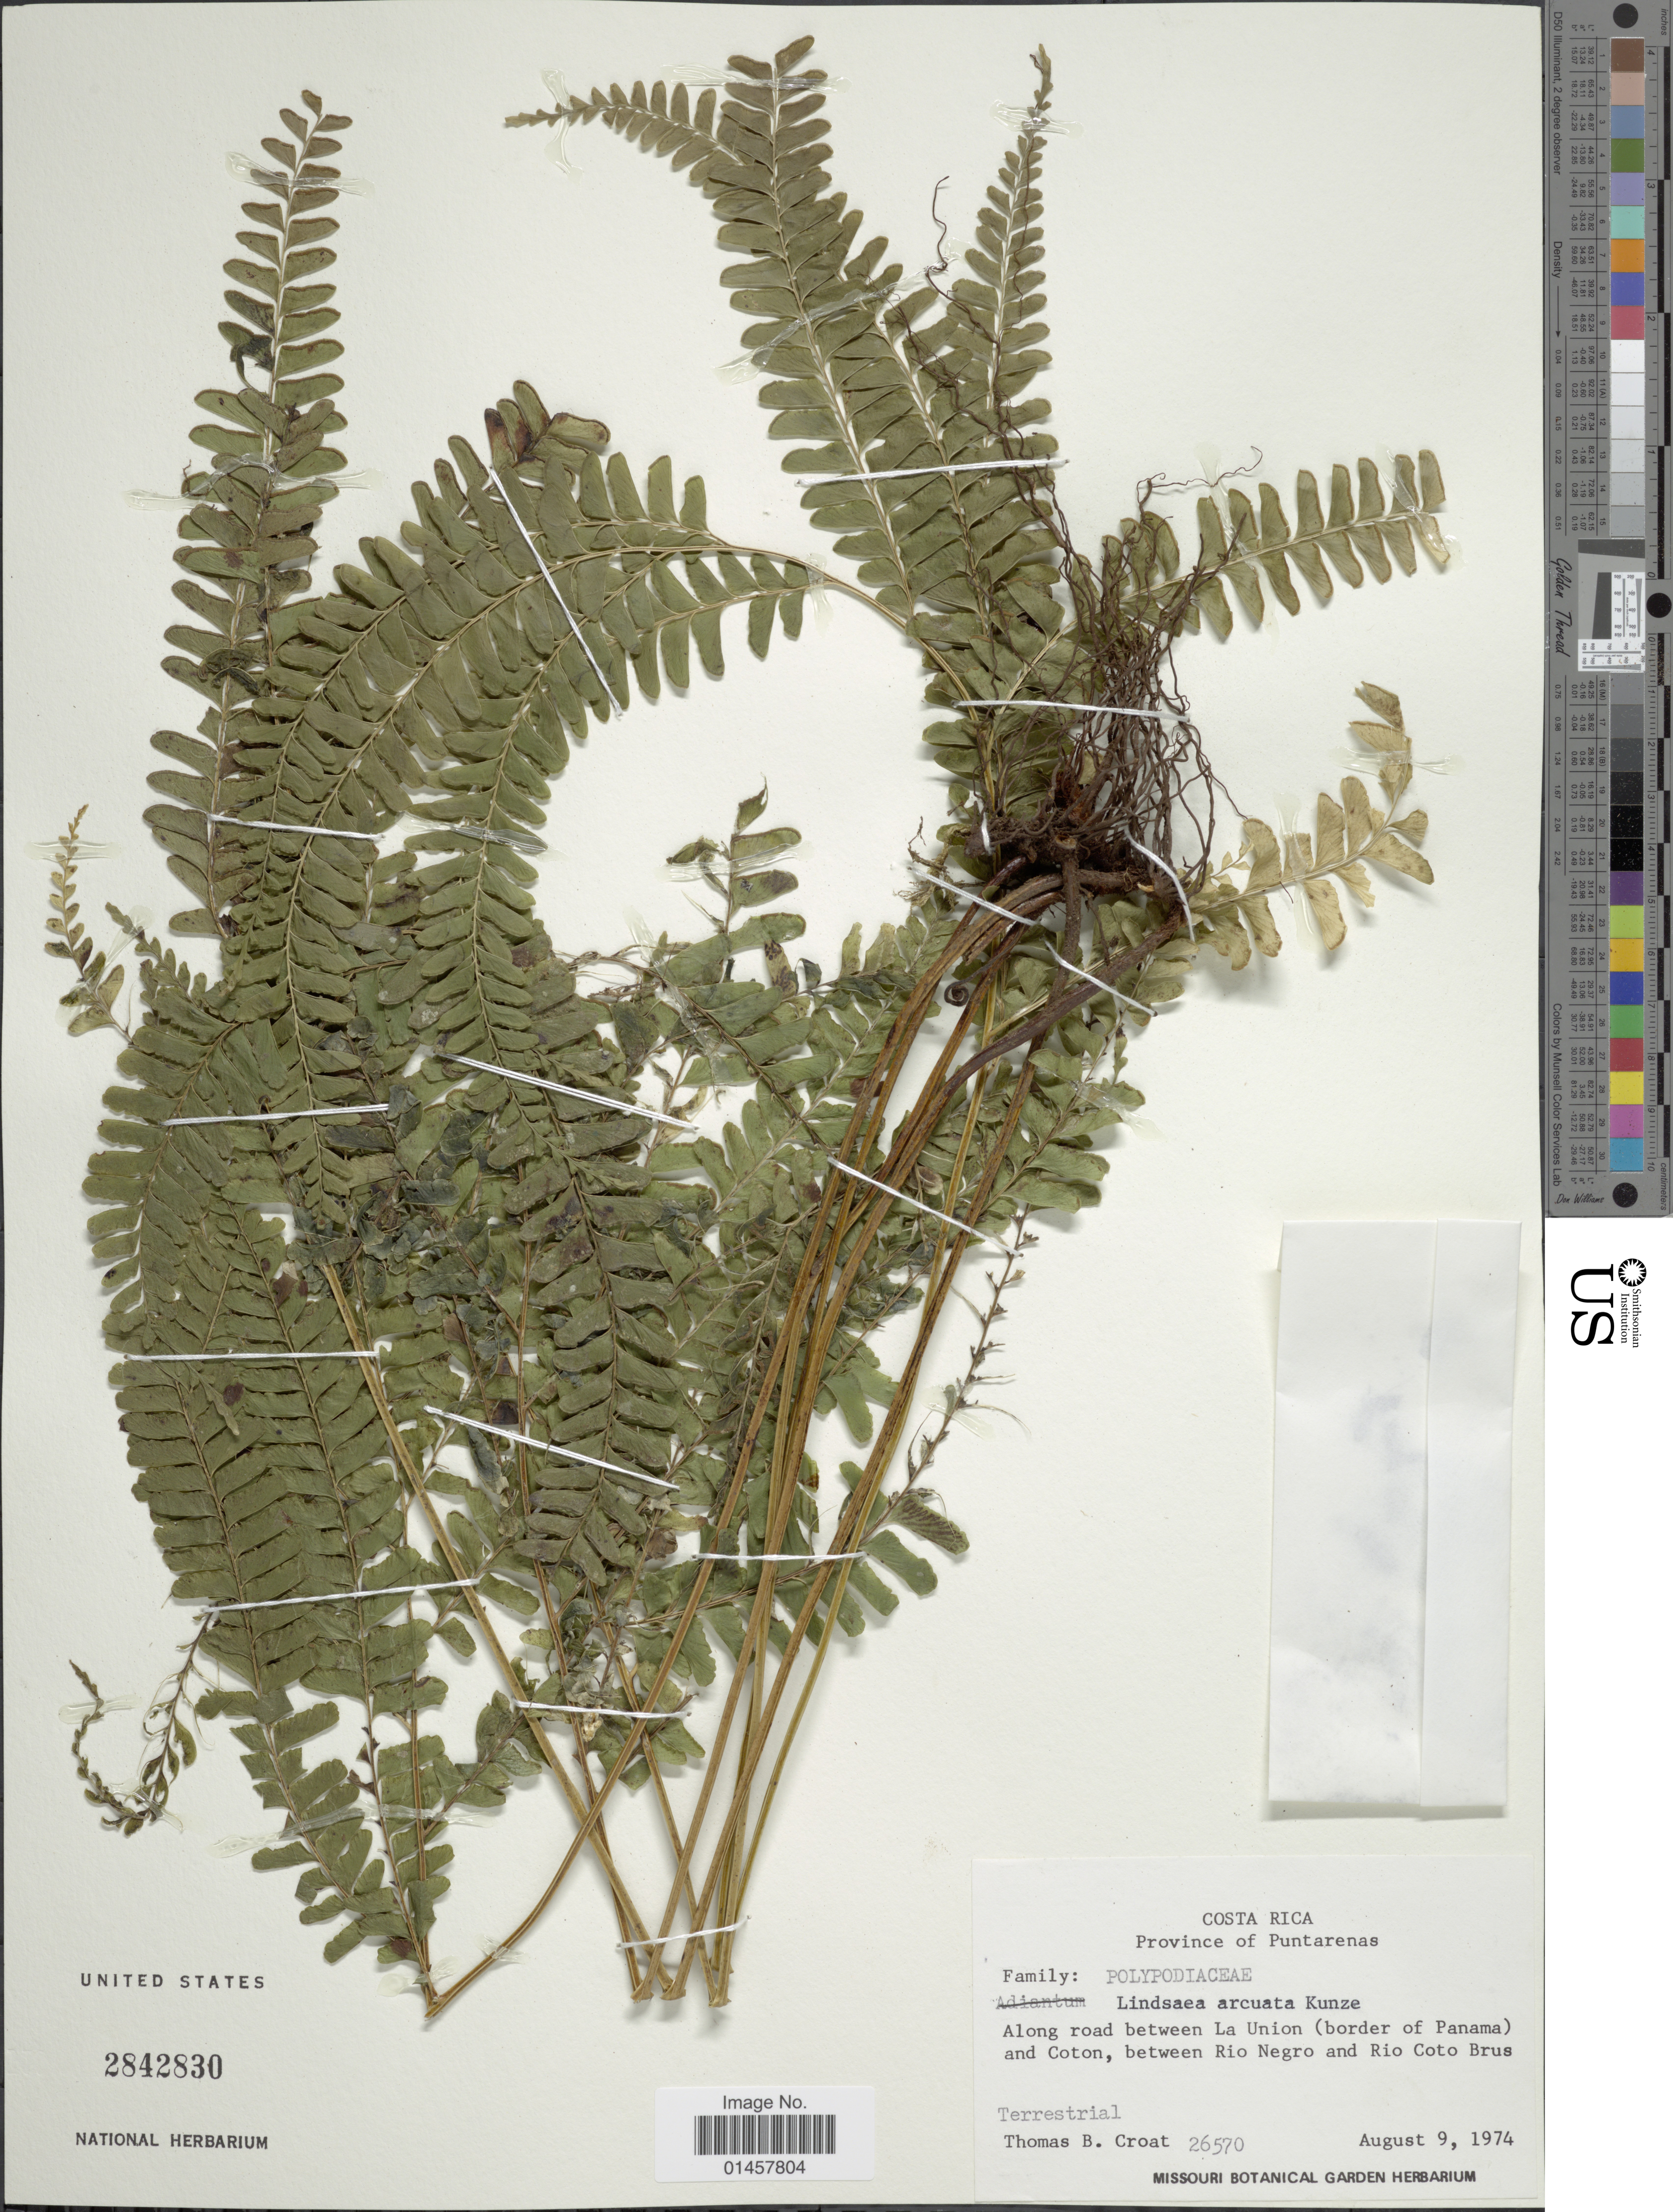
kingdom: Plantae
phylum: Tracheophyta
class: Polypodiopsida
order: Polypodiales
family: Lindsaeaceae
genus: Lindsaea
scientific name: Lindsaea arcuata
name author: Kunze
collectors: T. B. Croat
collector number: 26570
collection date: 1974-08-09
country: Costa Rica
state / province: Puntarenas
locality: Province of Puntarenas, along road between La Union(border of Panama) and Coton, between Rio Negro and Rio Coto Brus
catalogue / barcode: US 2842830